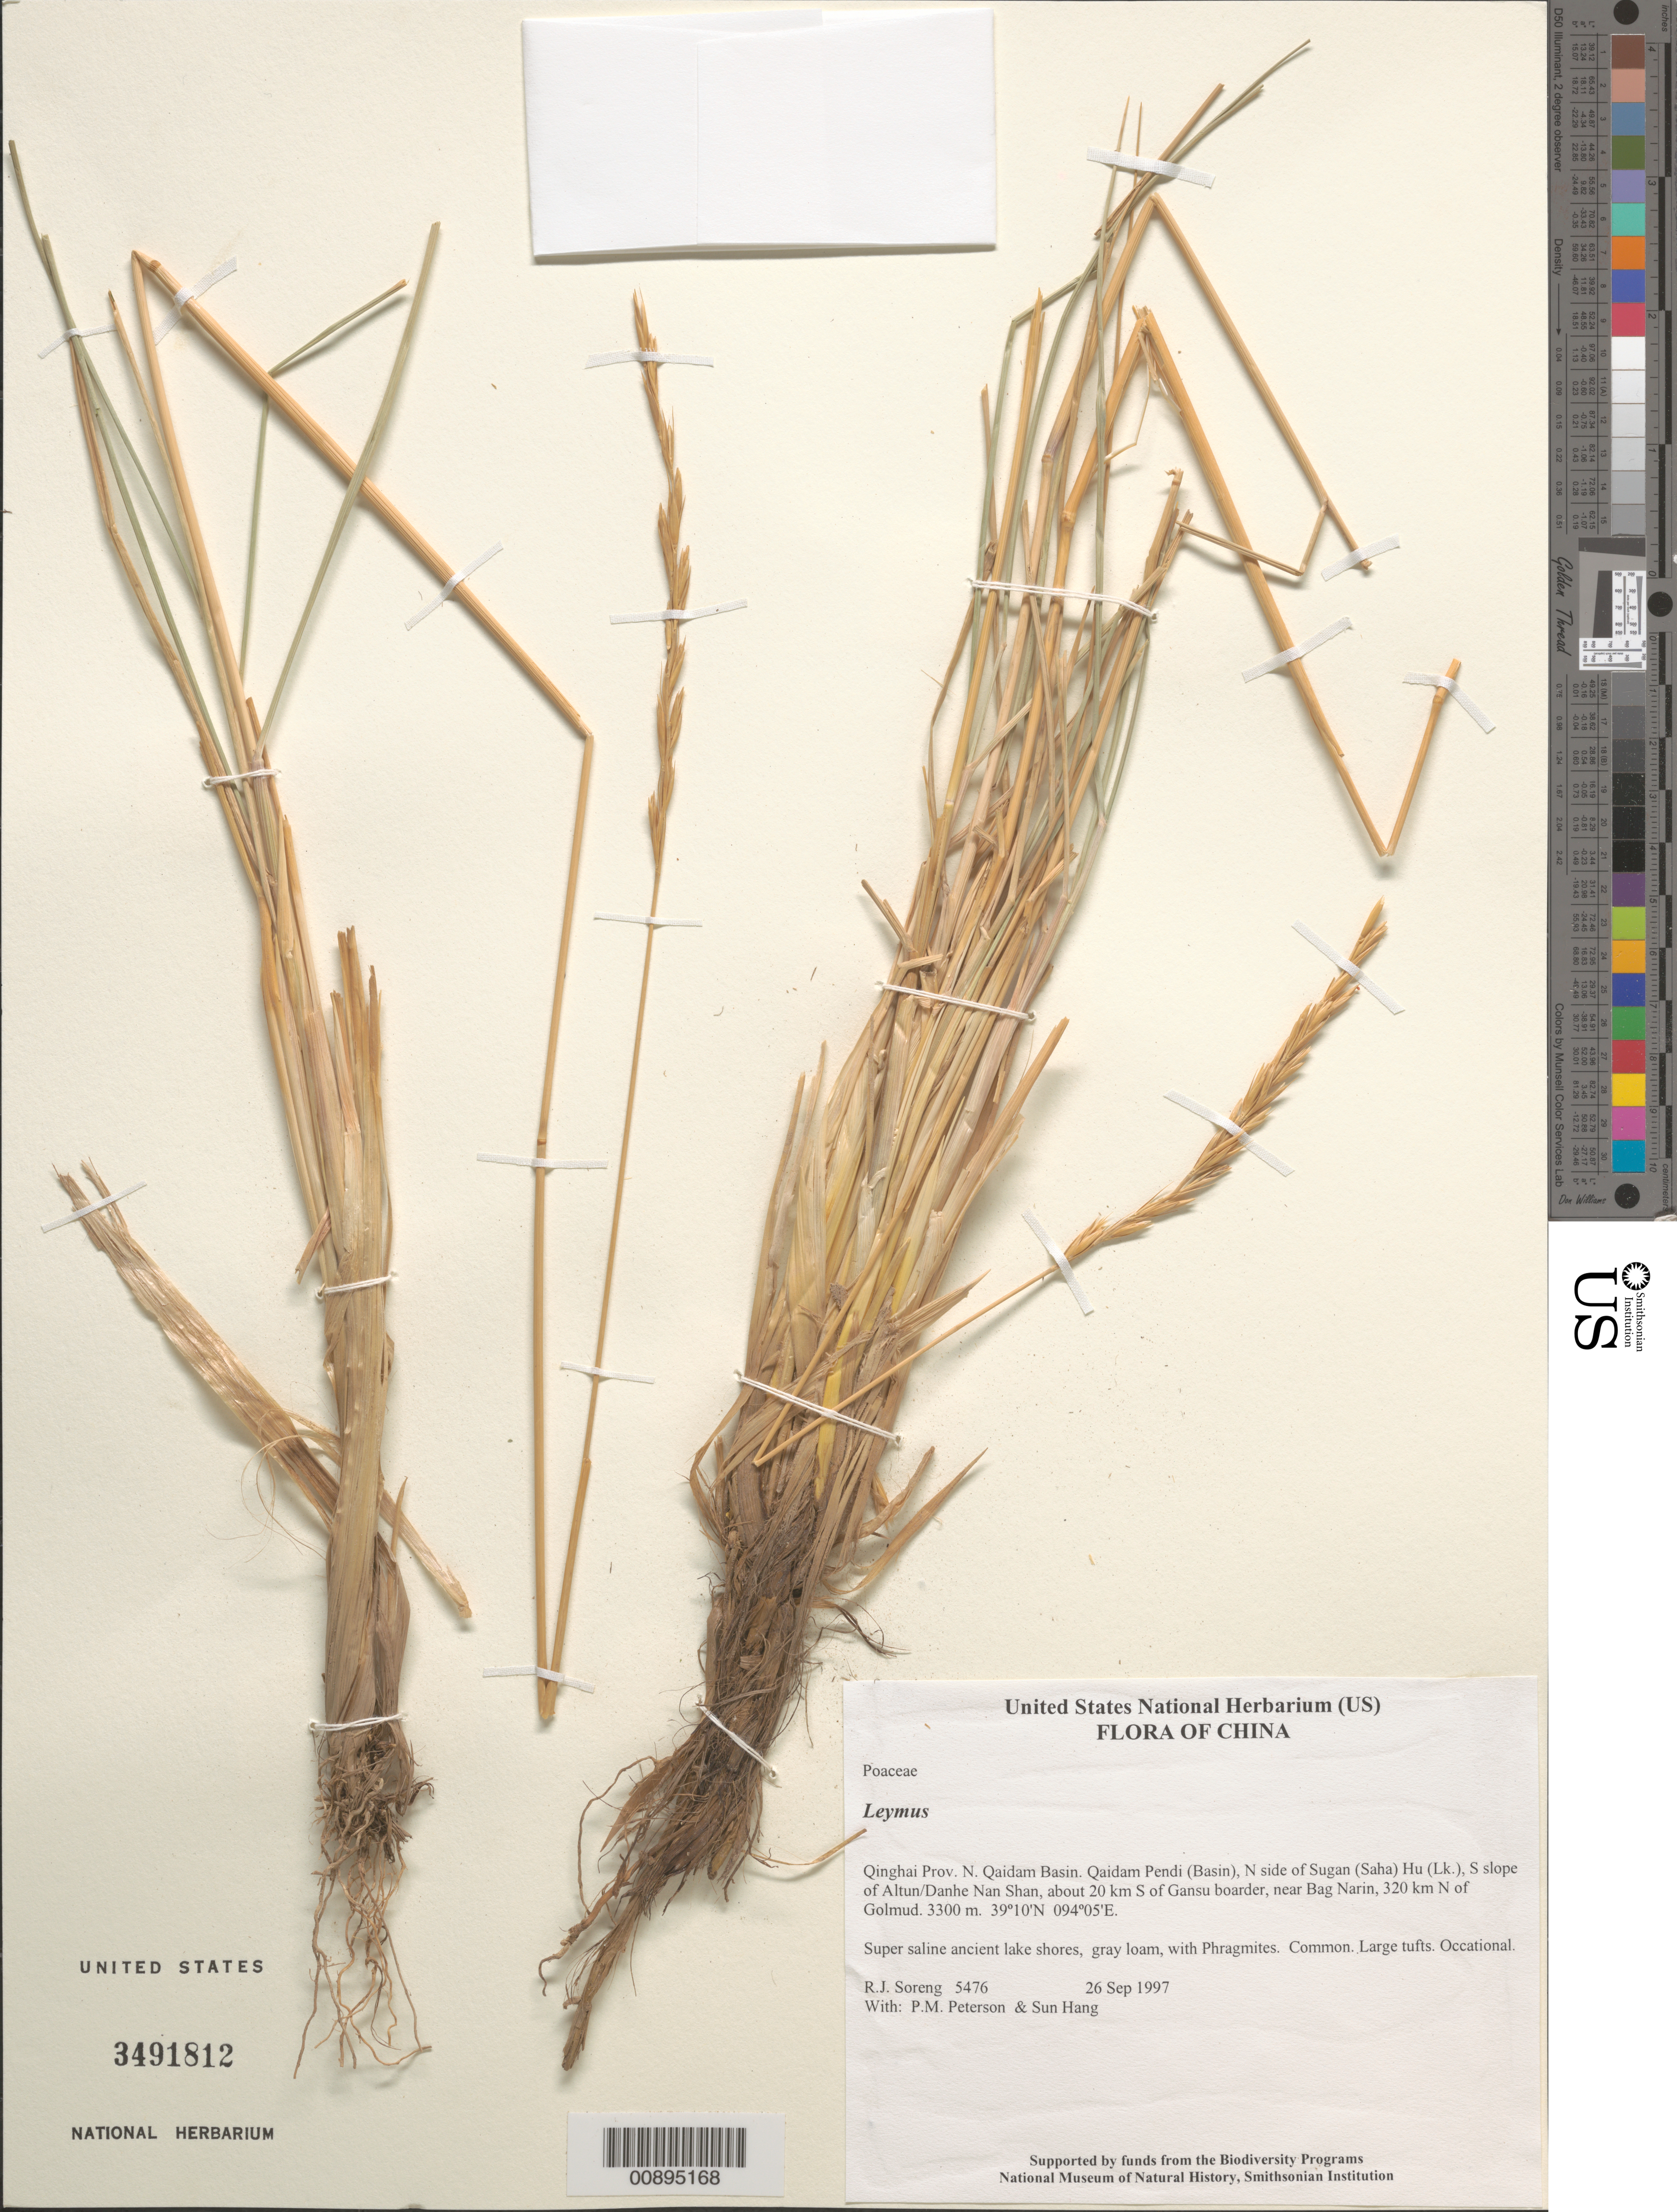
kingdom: Plantae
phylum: Tracheophyta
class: Liliopsida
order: Poales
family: Poaceae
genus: Leymus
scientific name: Leymus sp.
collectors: R. J. Soreng, P. M. Peterson & Sun Hang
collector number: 5476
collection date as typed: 26 Sep 1997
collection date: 1997-09-26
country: China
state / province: Qinghai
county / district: N. Qaidam Basin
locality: Qaidam Pendi (Basin), N side of Sugan (Saha) Hu (Lk.), S slope of Altun/Danhe Nan Shan, about 20 km S of Gansu boarder, near Bag Narin, 320 km N of Golmud.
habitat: Super saline ancient lake shores, gray loam, with Phragmites. Common.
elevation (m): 3300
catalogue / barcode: US 3491812